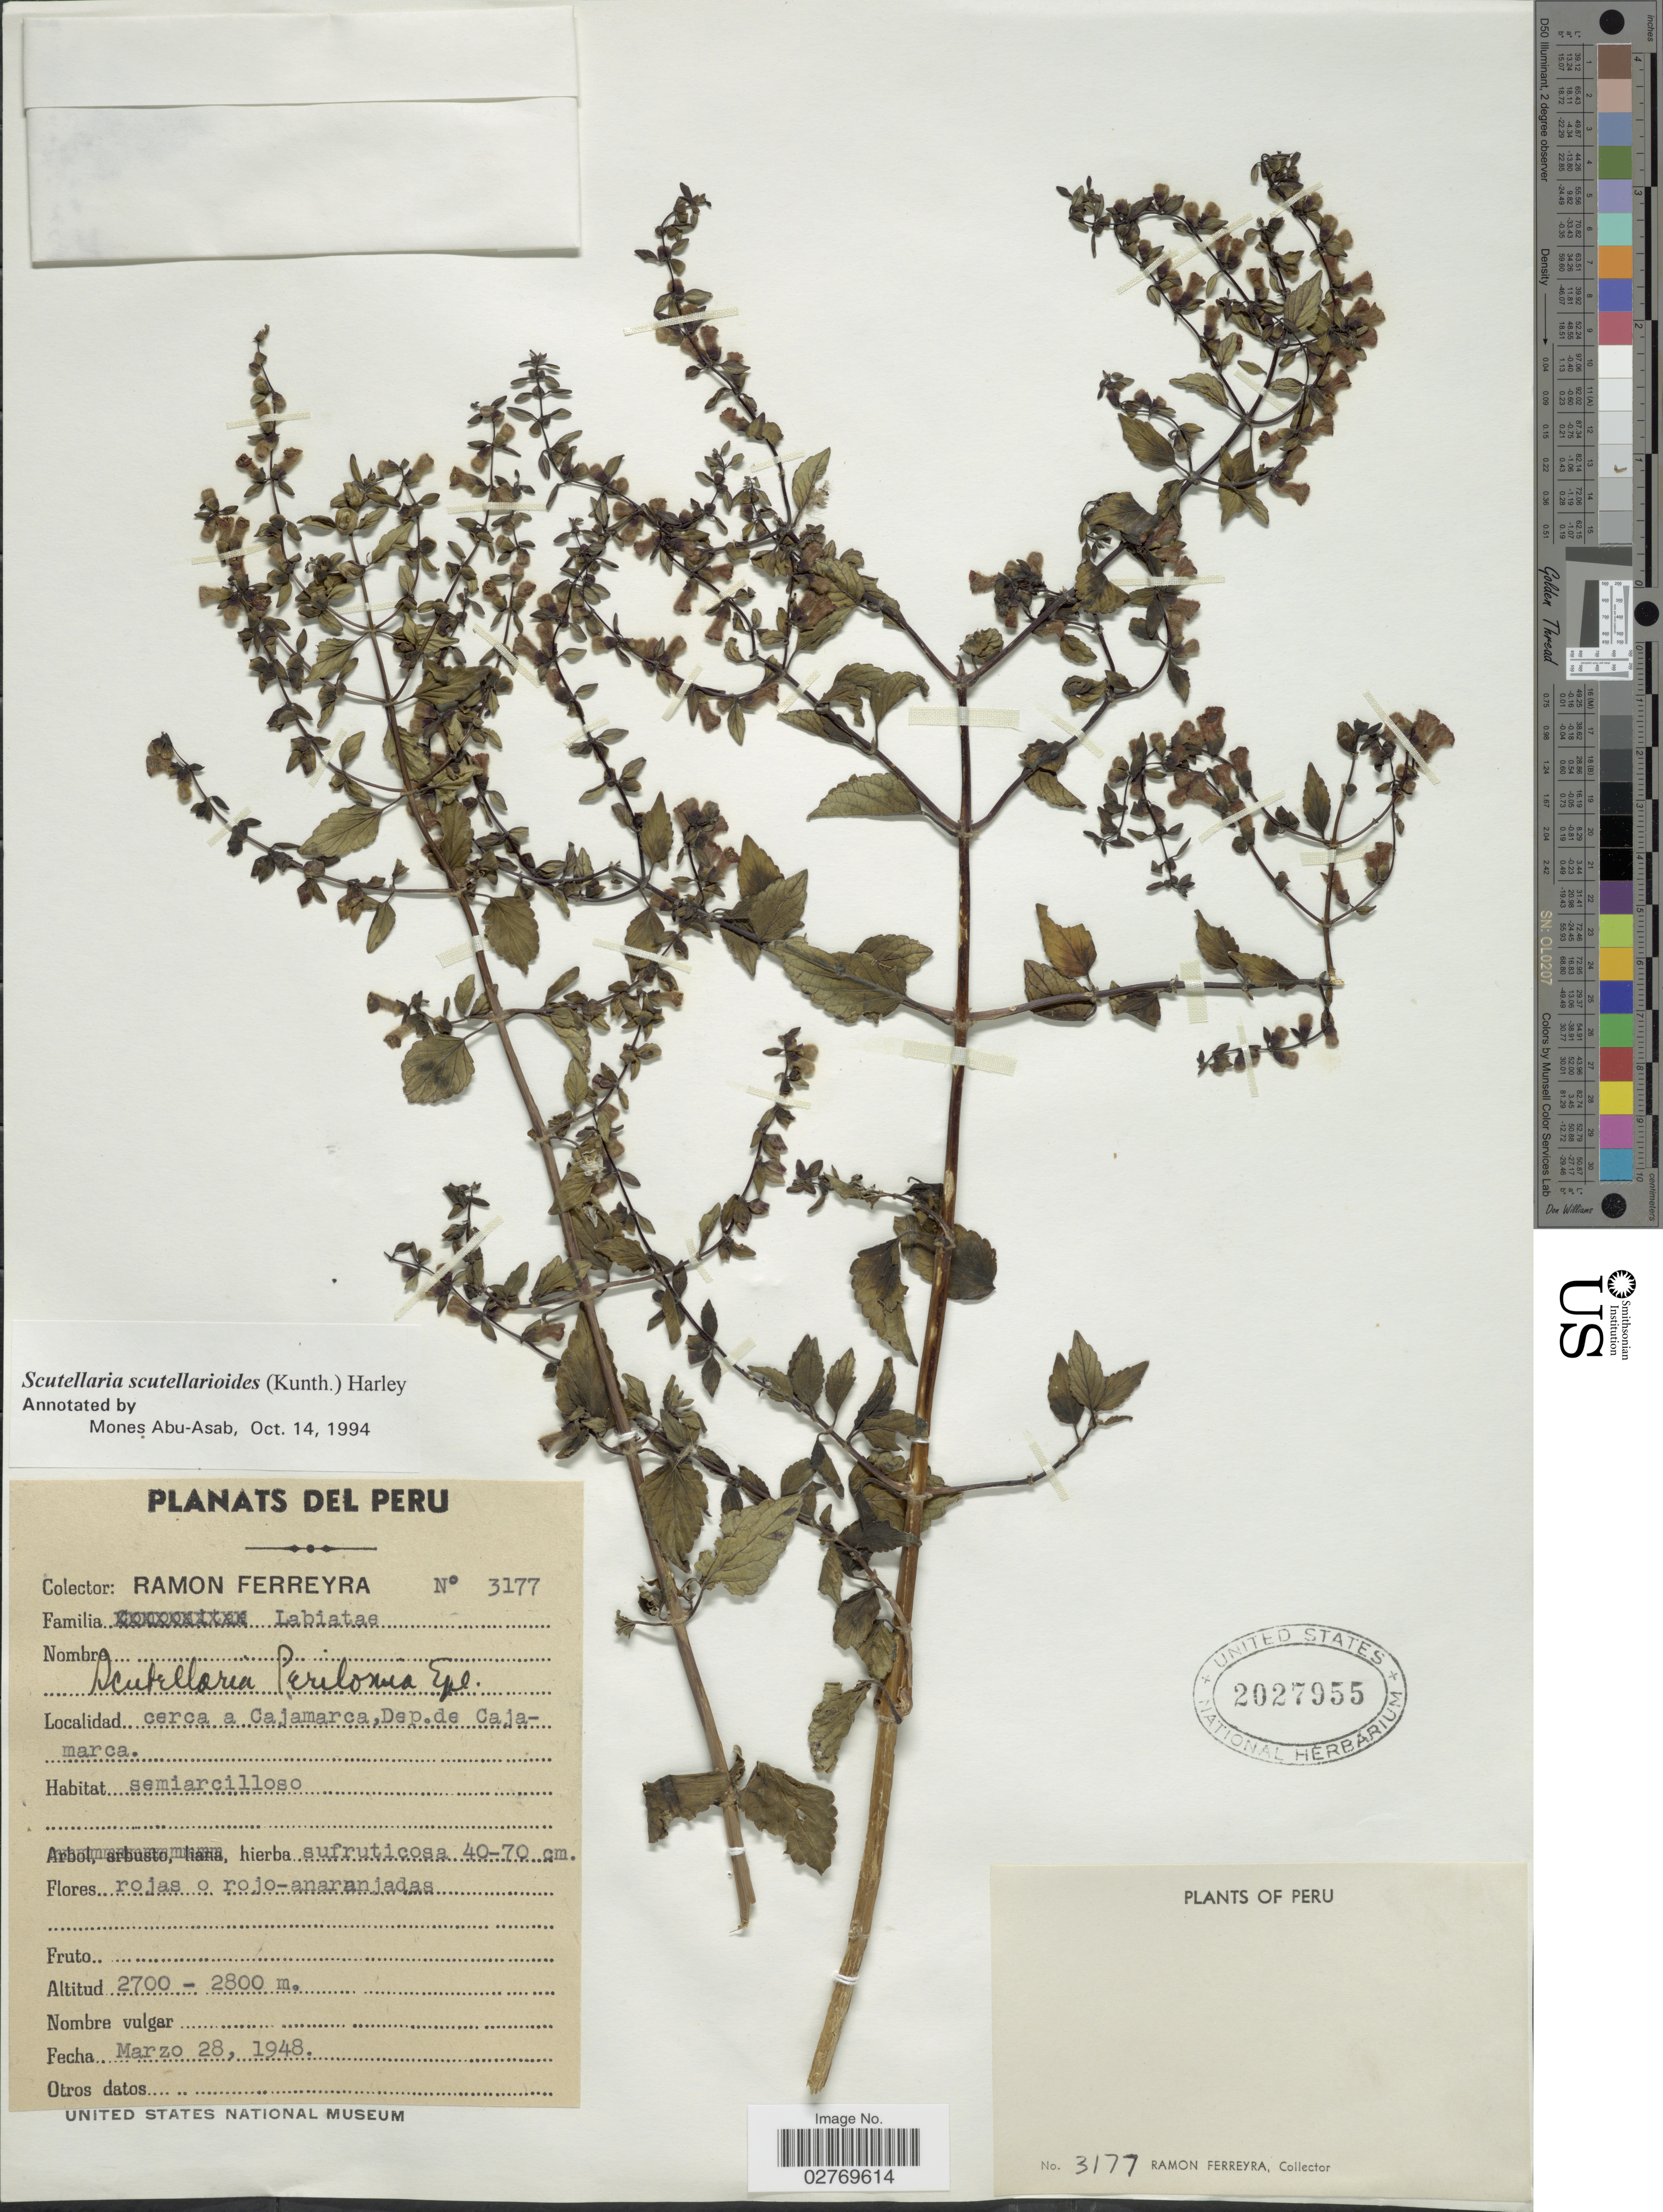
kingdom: Plantae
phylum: Tracheophyta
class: Magnoliopsida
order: Lamiales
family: Lamiaceae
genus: Scutellaria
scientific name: Scutellaria scutellarioides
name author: (Kunth) Harley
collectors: R. A. Ferreyra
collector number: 3177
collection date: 1948-03-28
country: Peru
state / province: Cajamarca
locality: Cerca a Cajamarca, Dep. de Cajamarca.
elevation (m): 2700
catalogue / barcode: US 2027955